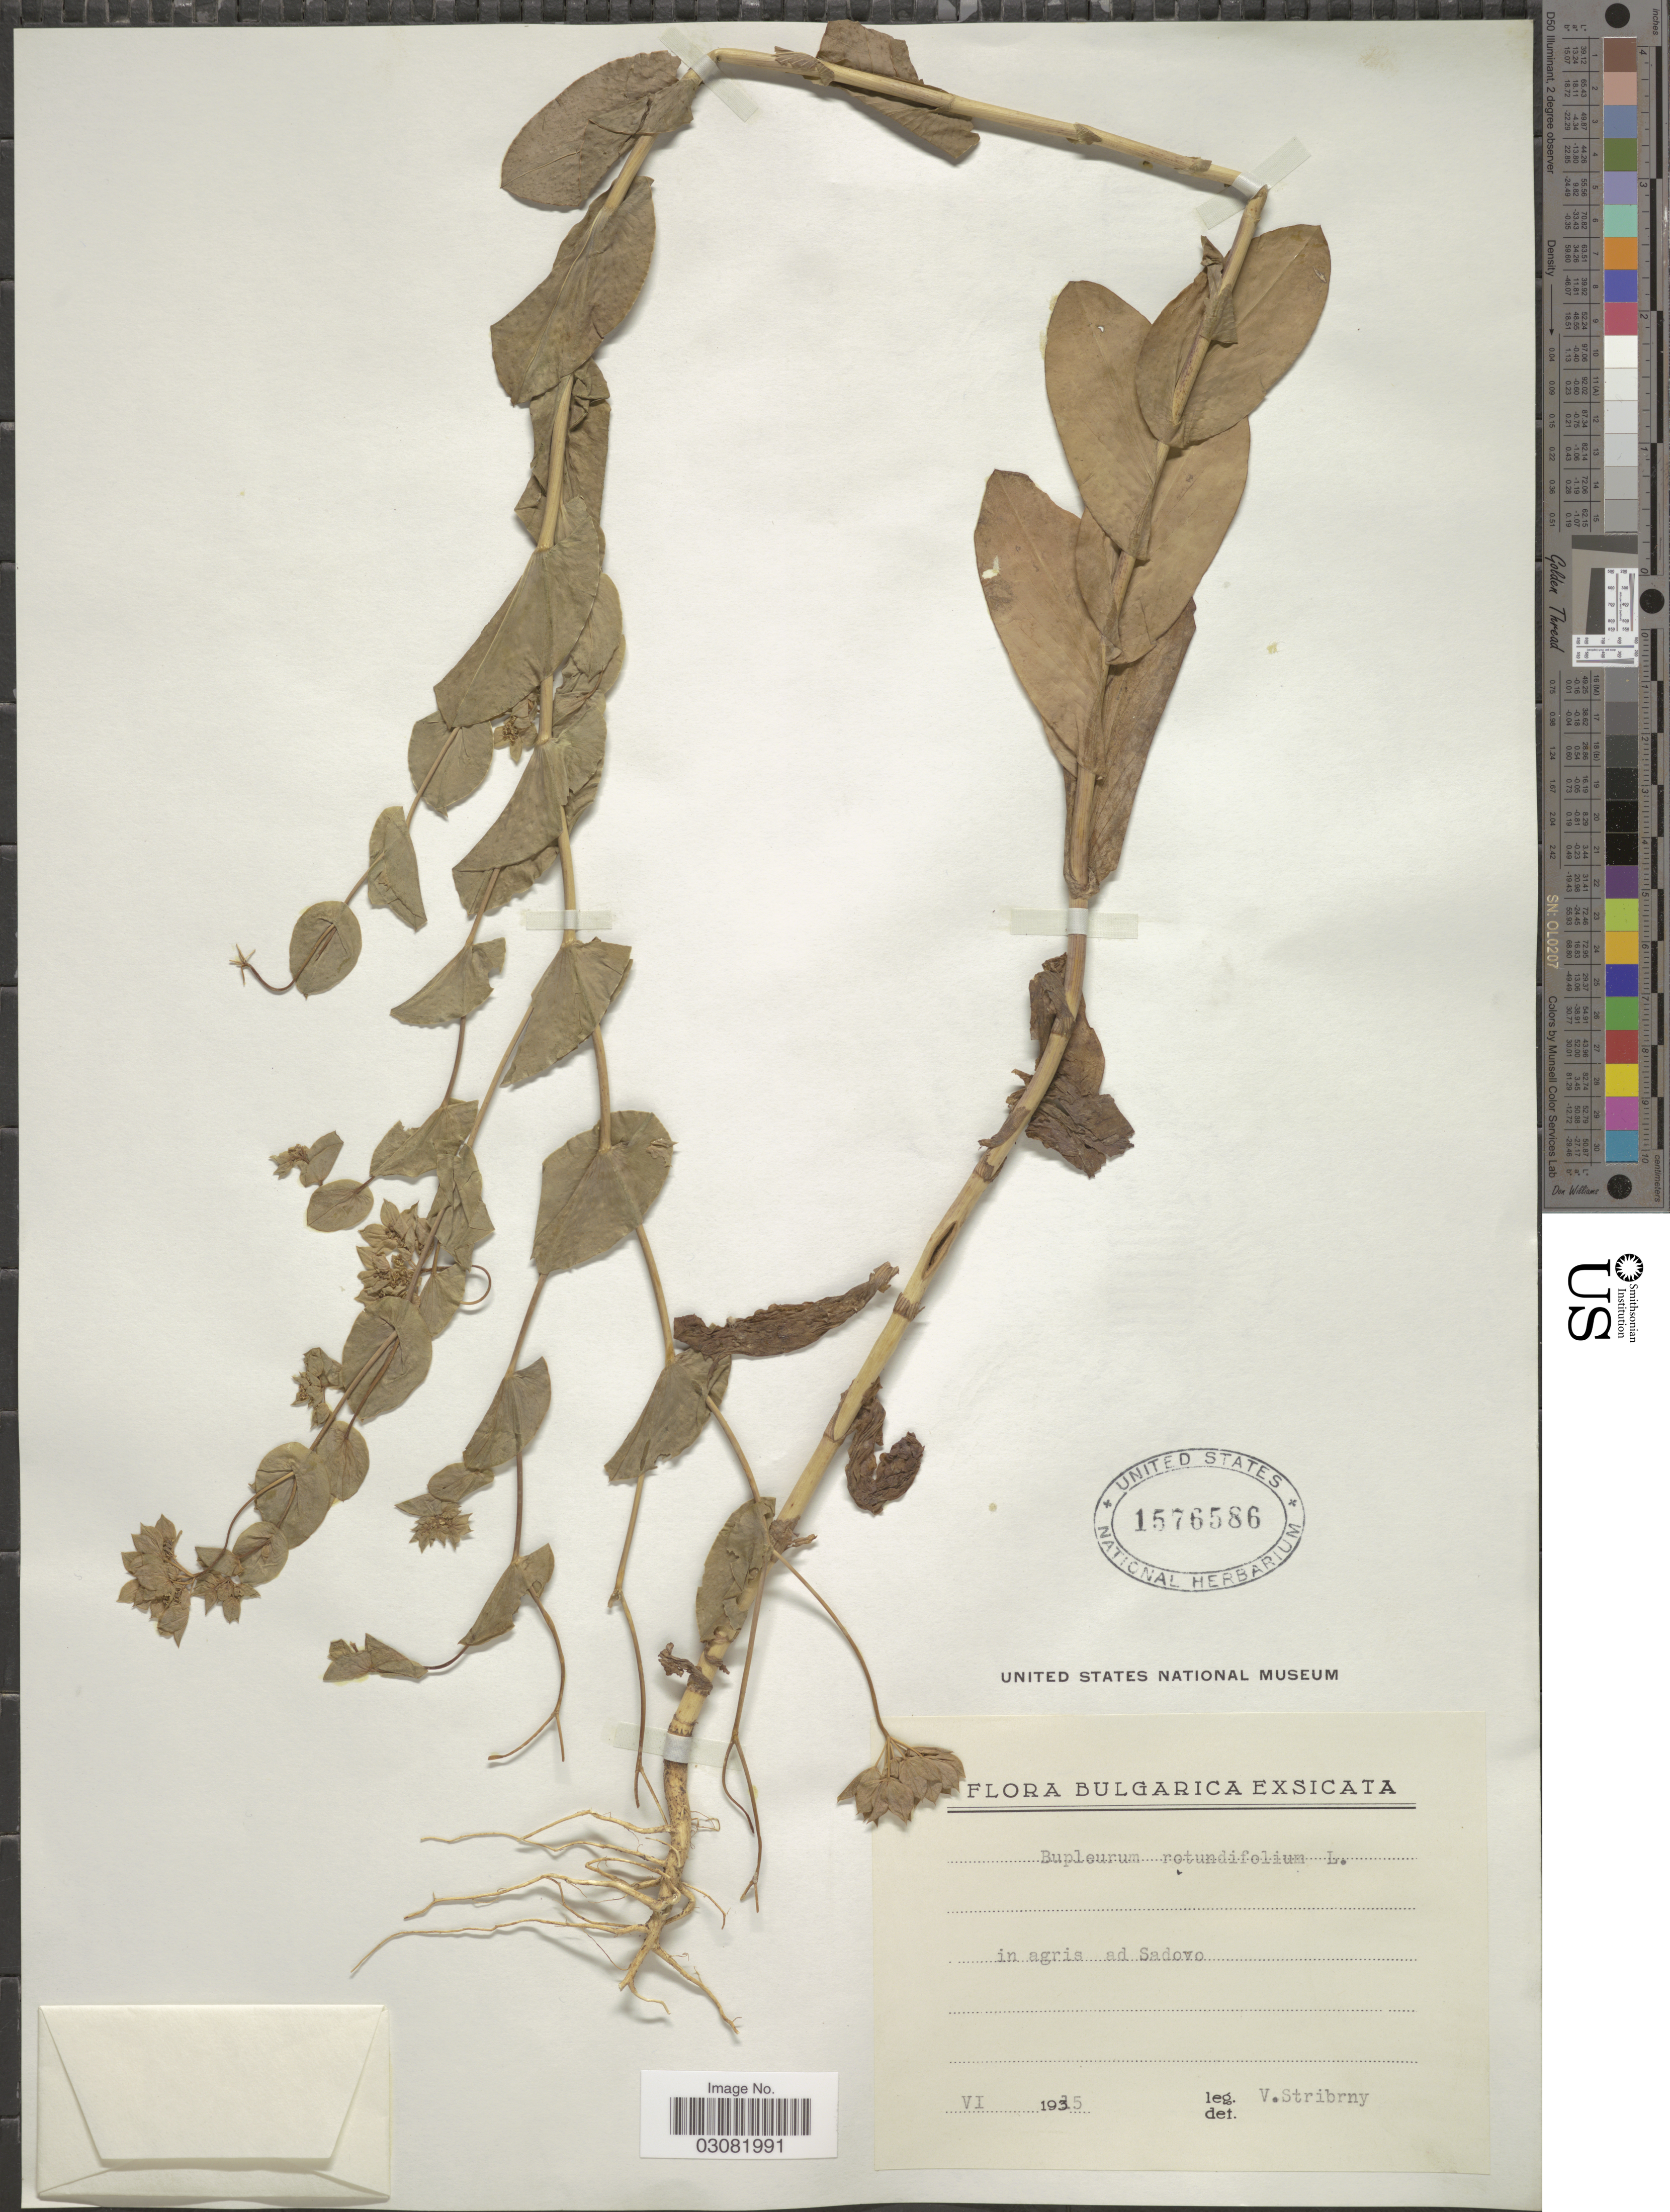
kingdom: Plantae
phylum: Tracheophyta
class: Magnoliopsida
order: Apiales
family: Apiaceae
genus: Bupleurum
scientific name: Bupleurum rotundifolium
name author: L.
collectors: V. Stribrny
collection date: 1935-06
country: Bulgaria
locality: Bulgarica. In agris ad Sadovo.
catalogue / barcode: US 1576586